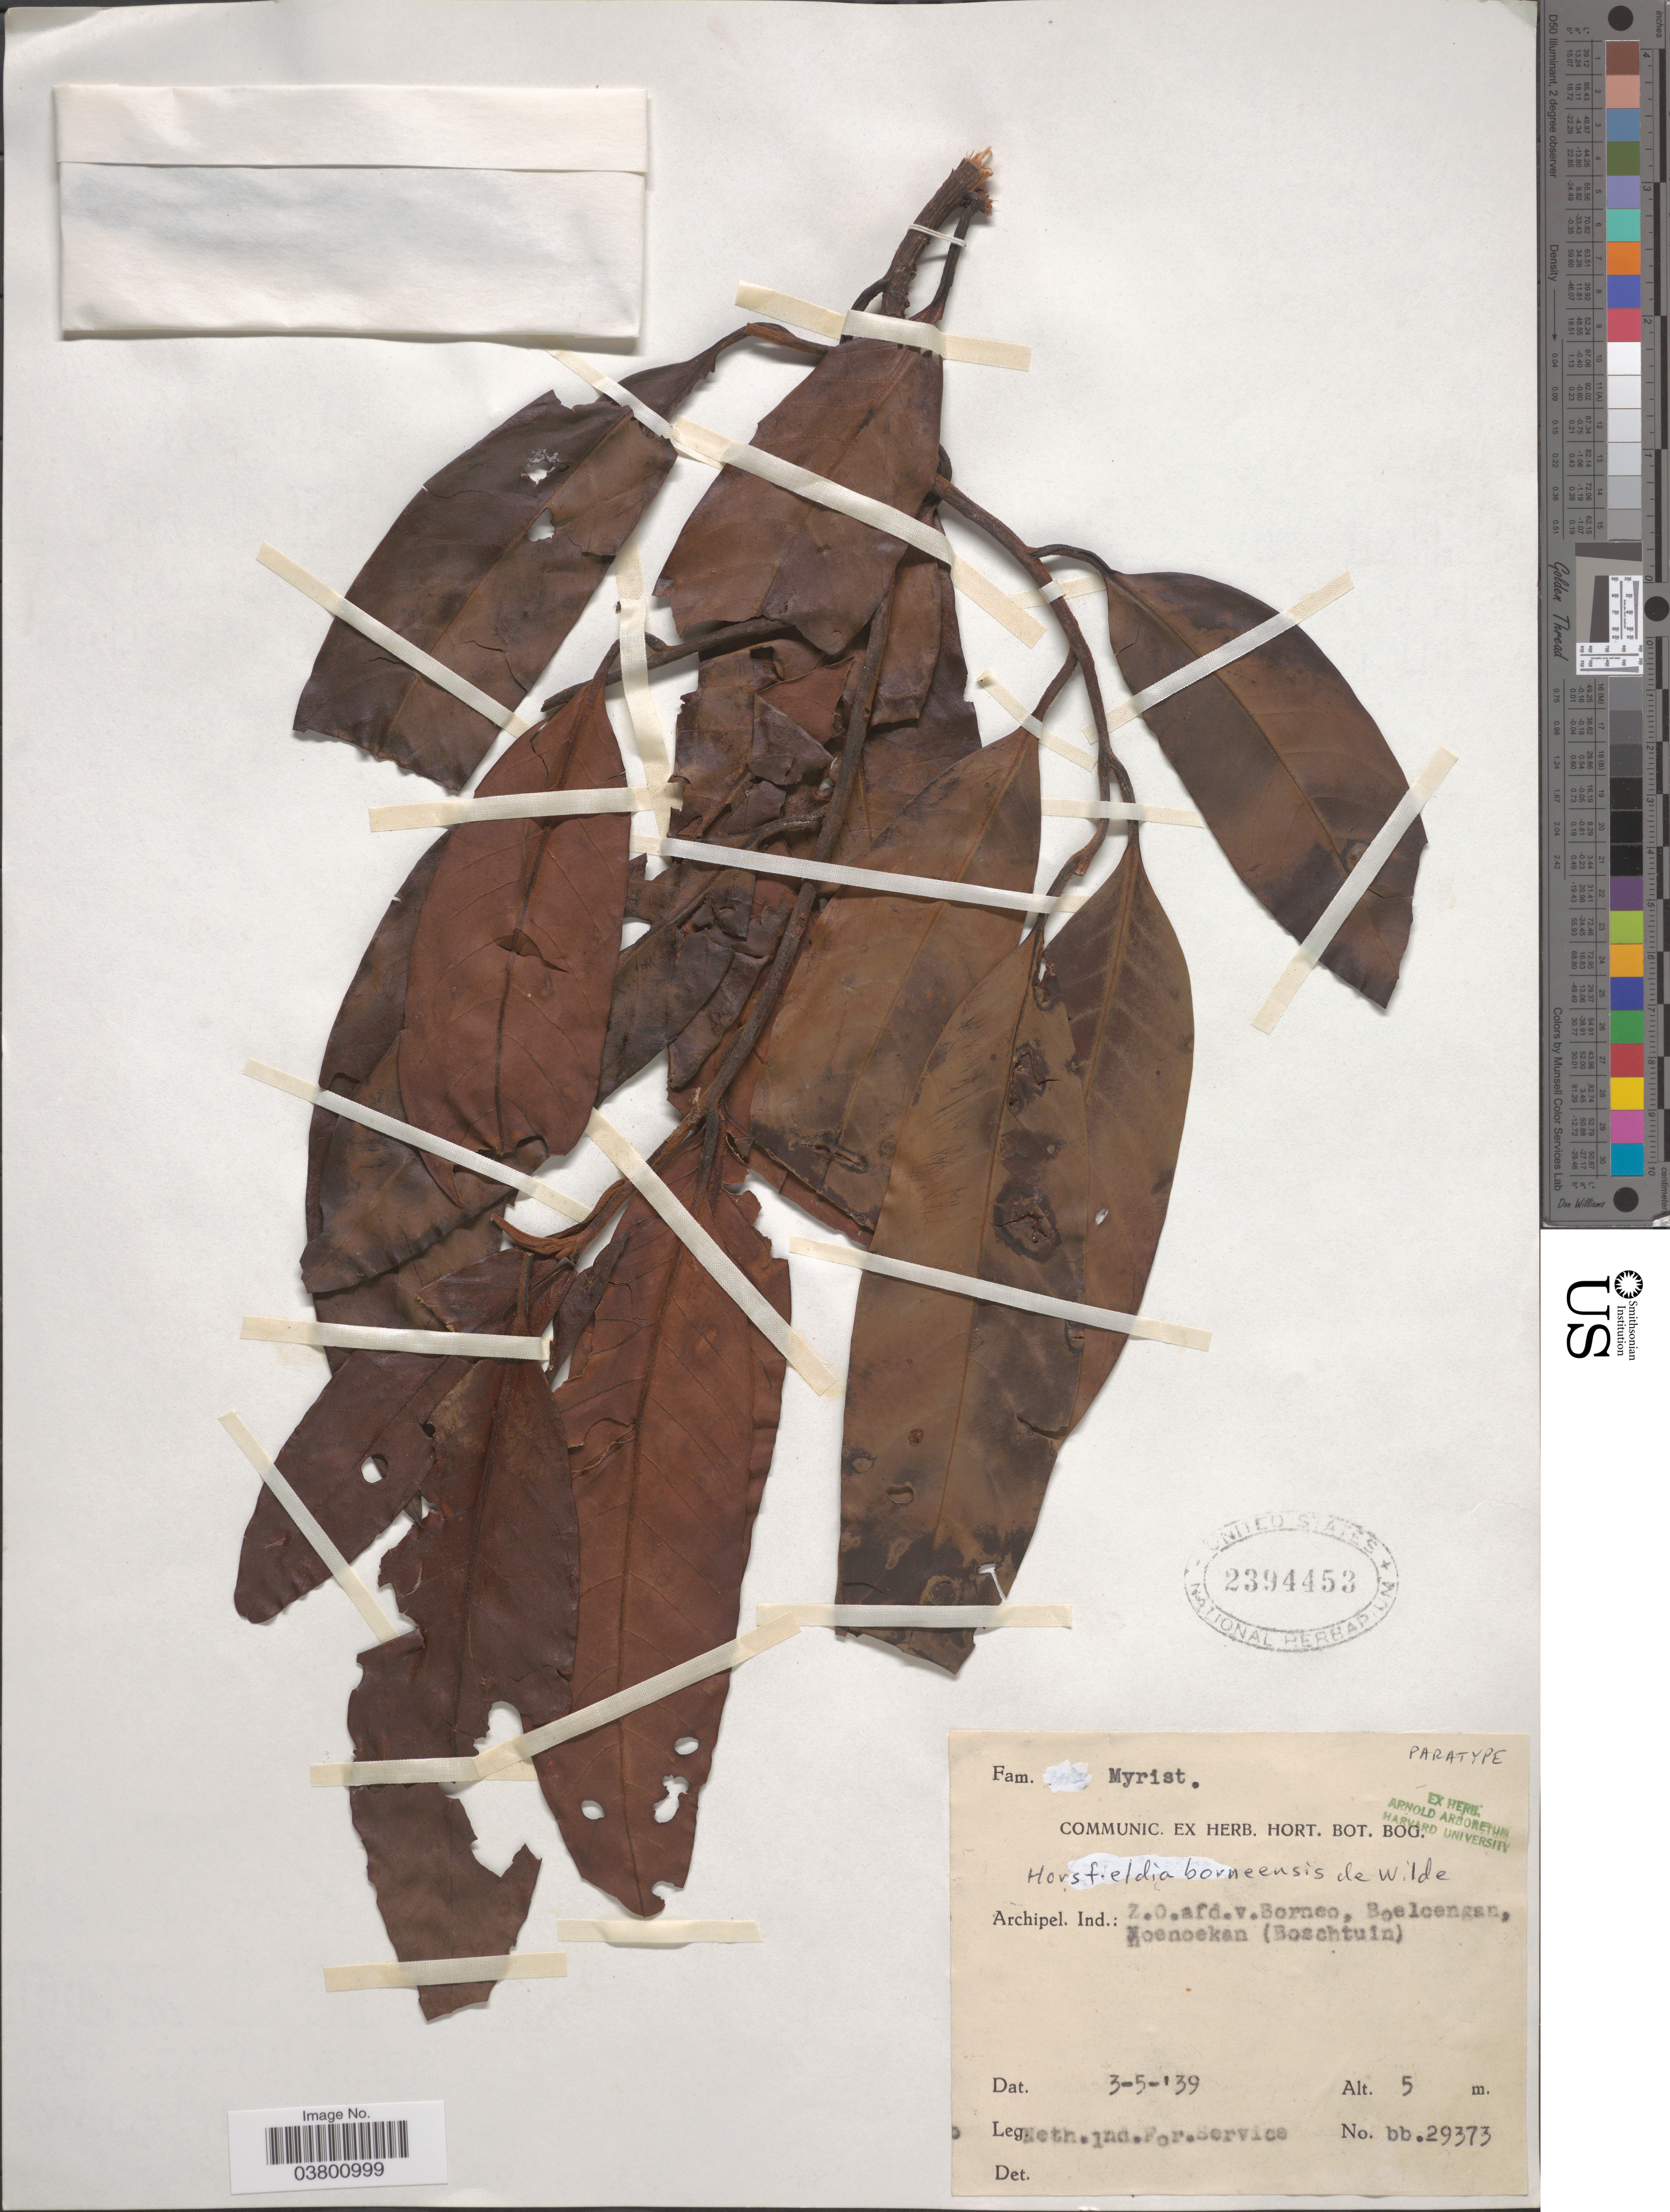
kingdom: Plantae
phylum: Tracheophyta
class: Magnoliopsida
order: Magnoliales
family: Myristicaceae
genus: Horsfieldia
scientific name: Horsfieldia borneensis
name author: W.J. de Wilde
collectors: Neth. Ind. For. Service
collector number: bb.29373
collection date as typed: Transcribed d/m/y: 3/5/39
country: Indonesia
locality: Archipel Ind.: Z.O. afd.v. Borneo, Boeloengan, Noenoekan (Boschtuin).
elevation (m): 5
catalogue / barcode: US 2394453